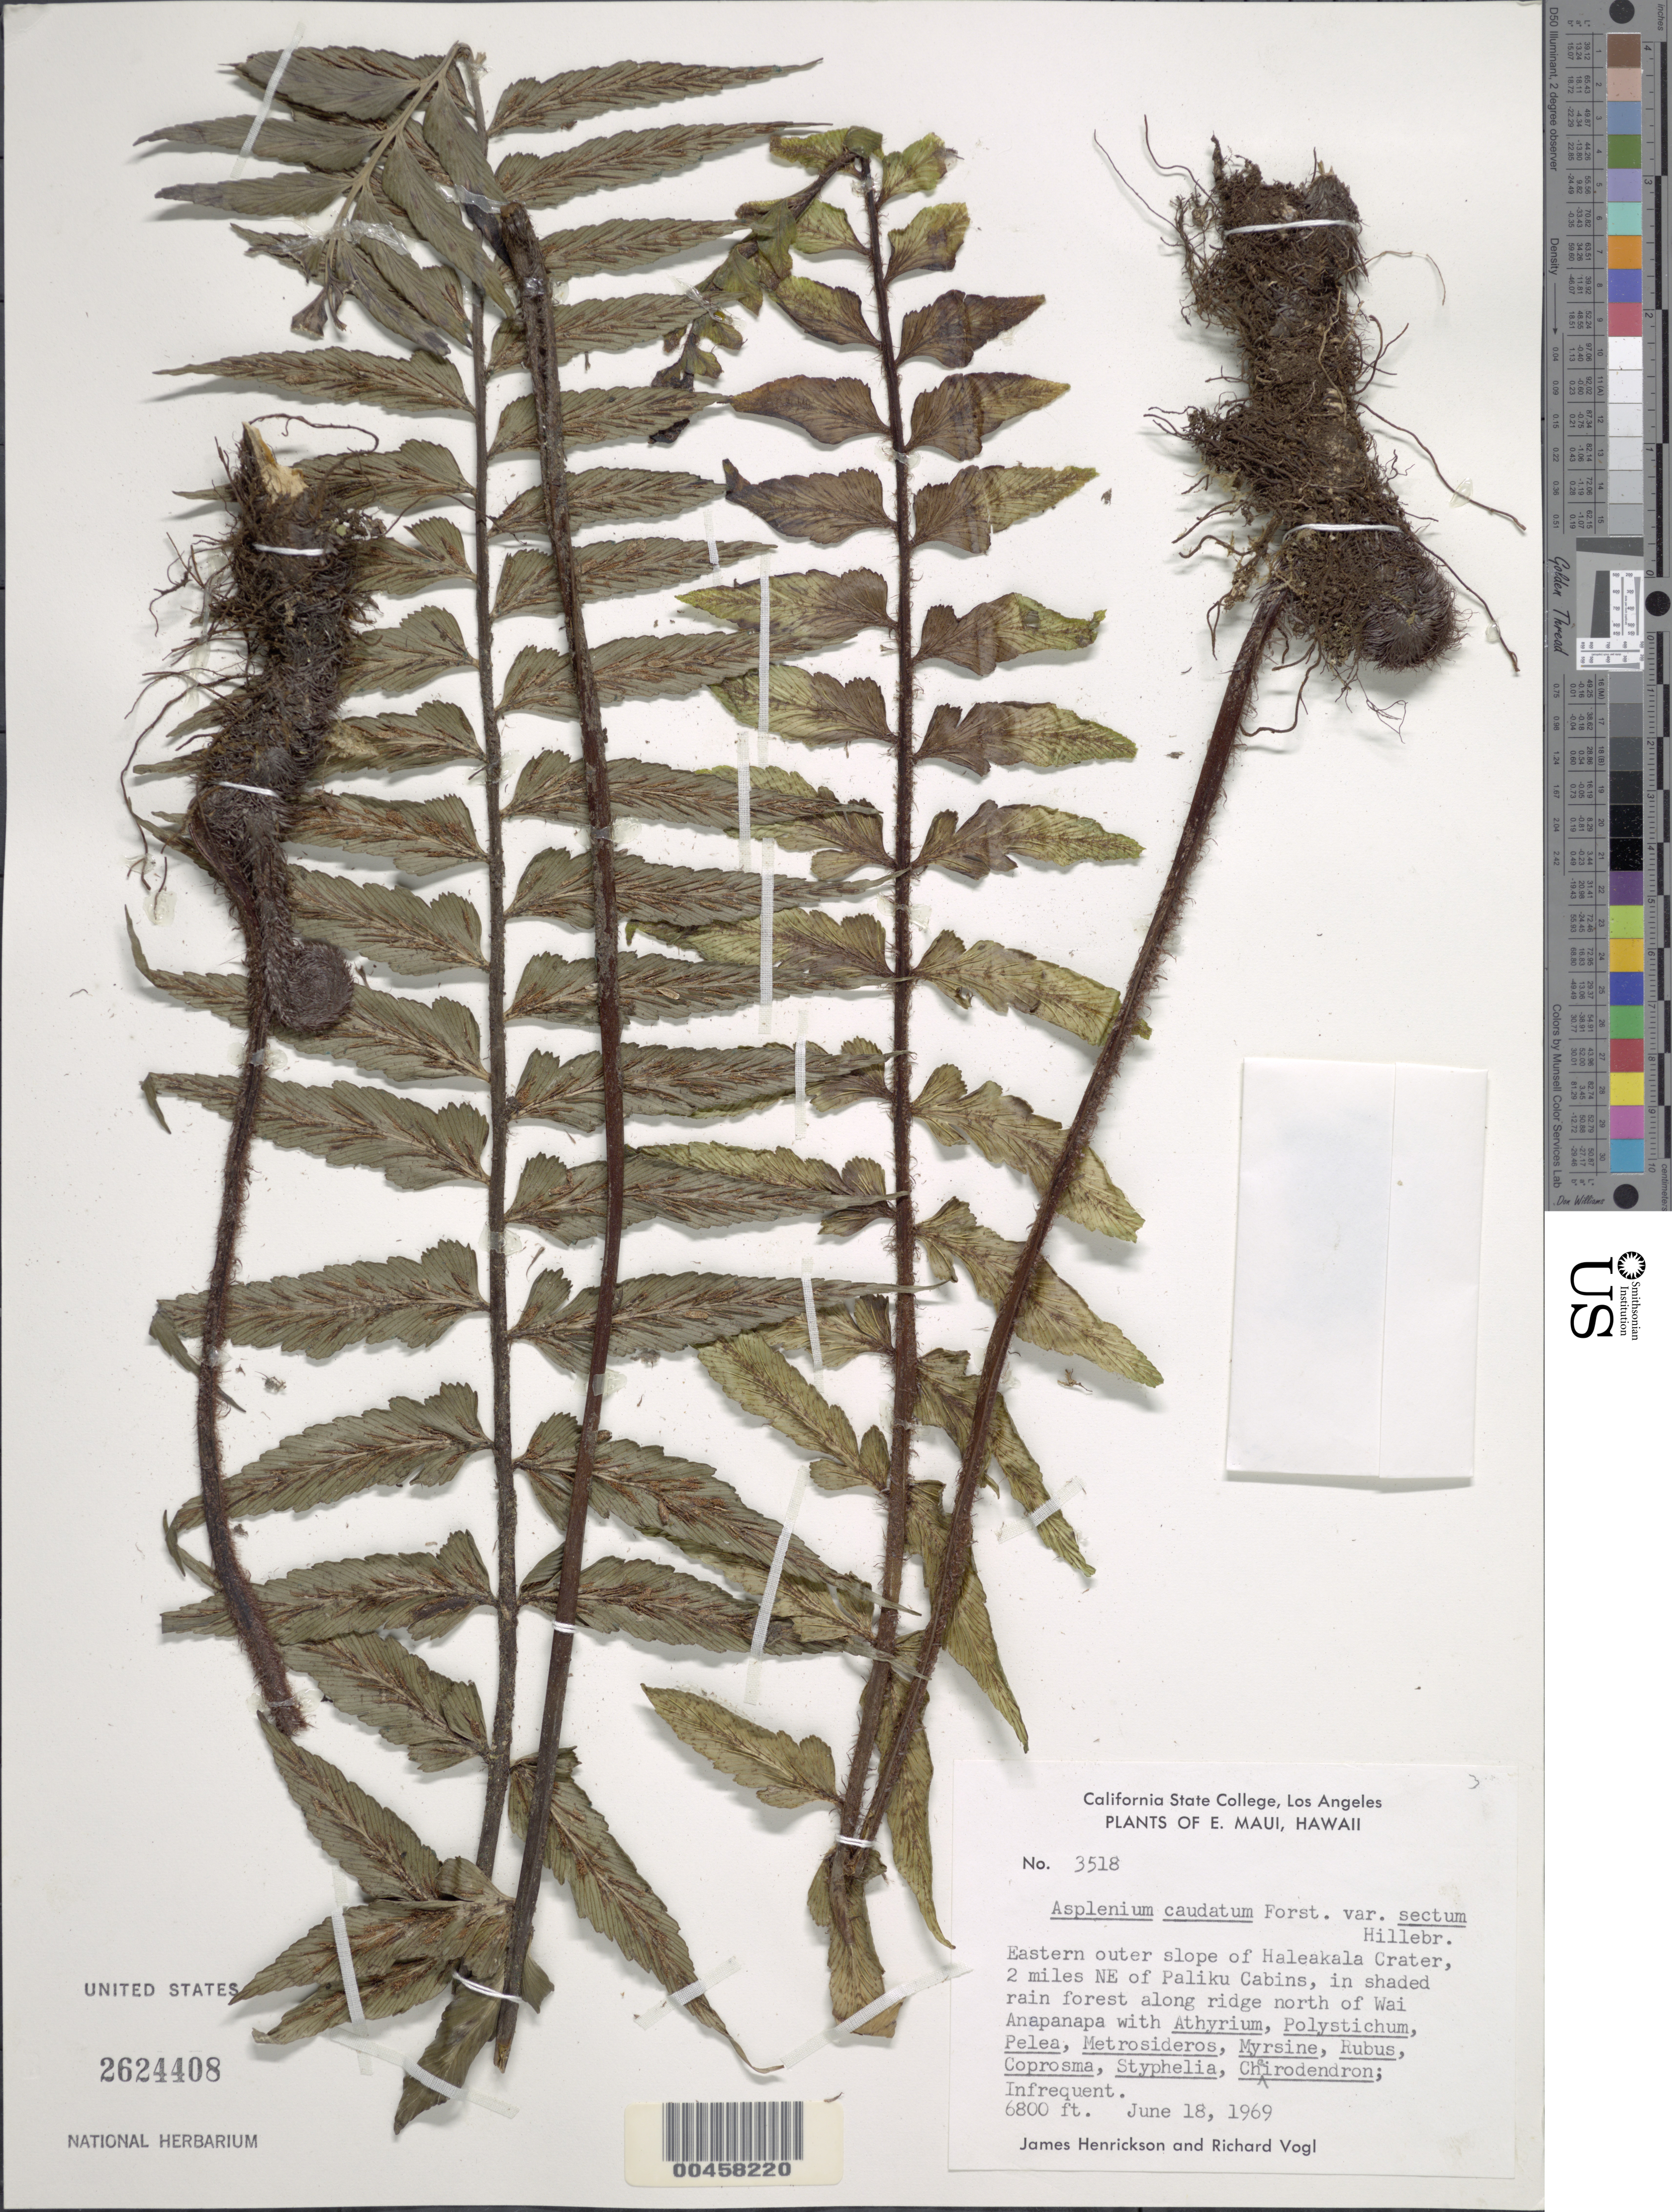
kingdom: Plantae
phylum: Tracheophyta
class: Polypodiopsida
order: Polypodiales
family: Aspleniaceae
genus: Asplenium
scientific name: Asplenium polyodon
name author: G. Forst.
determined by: Wagner, W. L., (BOT), Smithsonian Institution - National Museum of Natural History (UNITED STATES)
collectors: J. S. Henrickson & R. Vogl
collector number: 3518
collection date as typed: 18 Jun 1969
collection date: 1969-06-18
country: United States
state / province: Hawaii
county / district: Maui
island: Maui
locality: E. Maui: E outer slope of Haleakala Crater, 2 miles NE of Paliku Cabins, rain forest along ridge north of Wai Anapanapa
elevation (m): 2073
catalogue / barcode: US 2624408